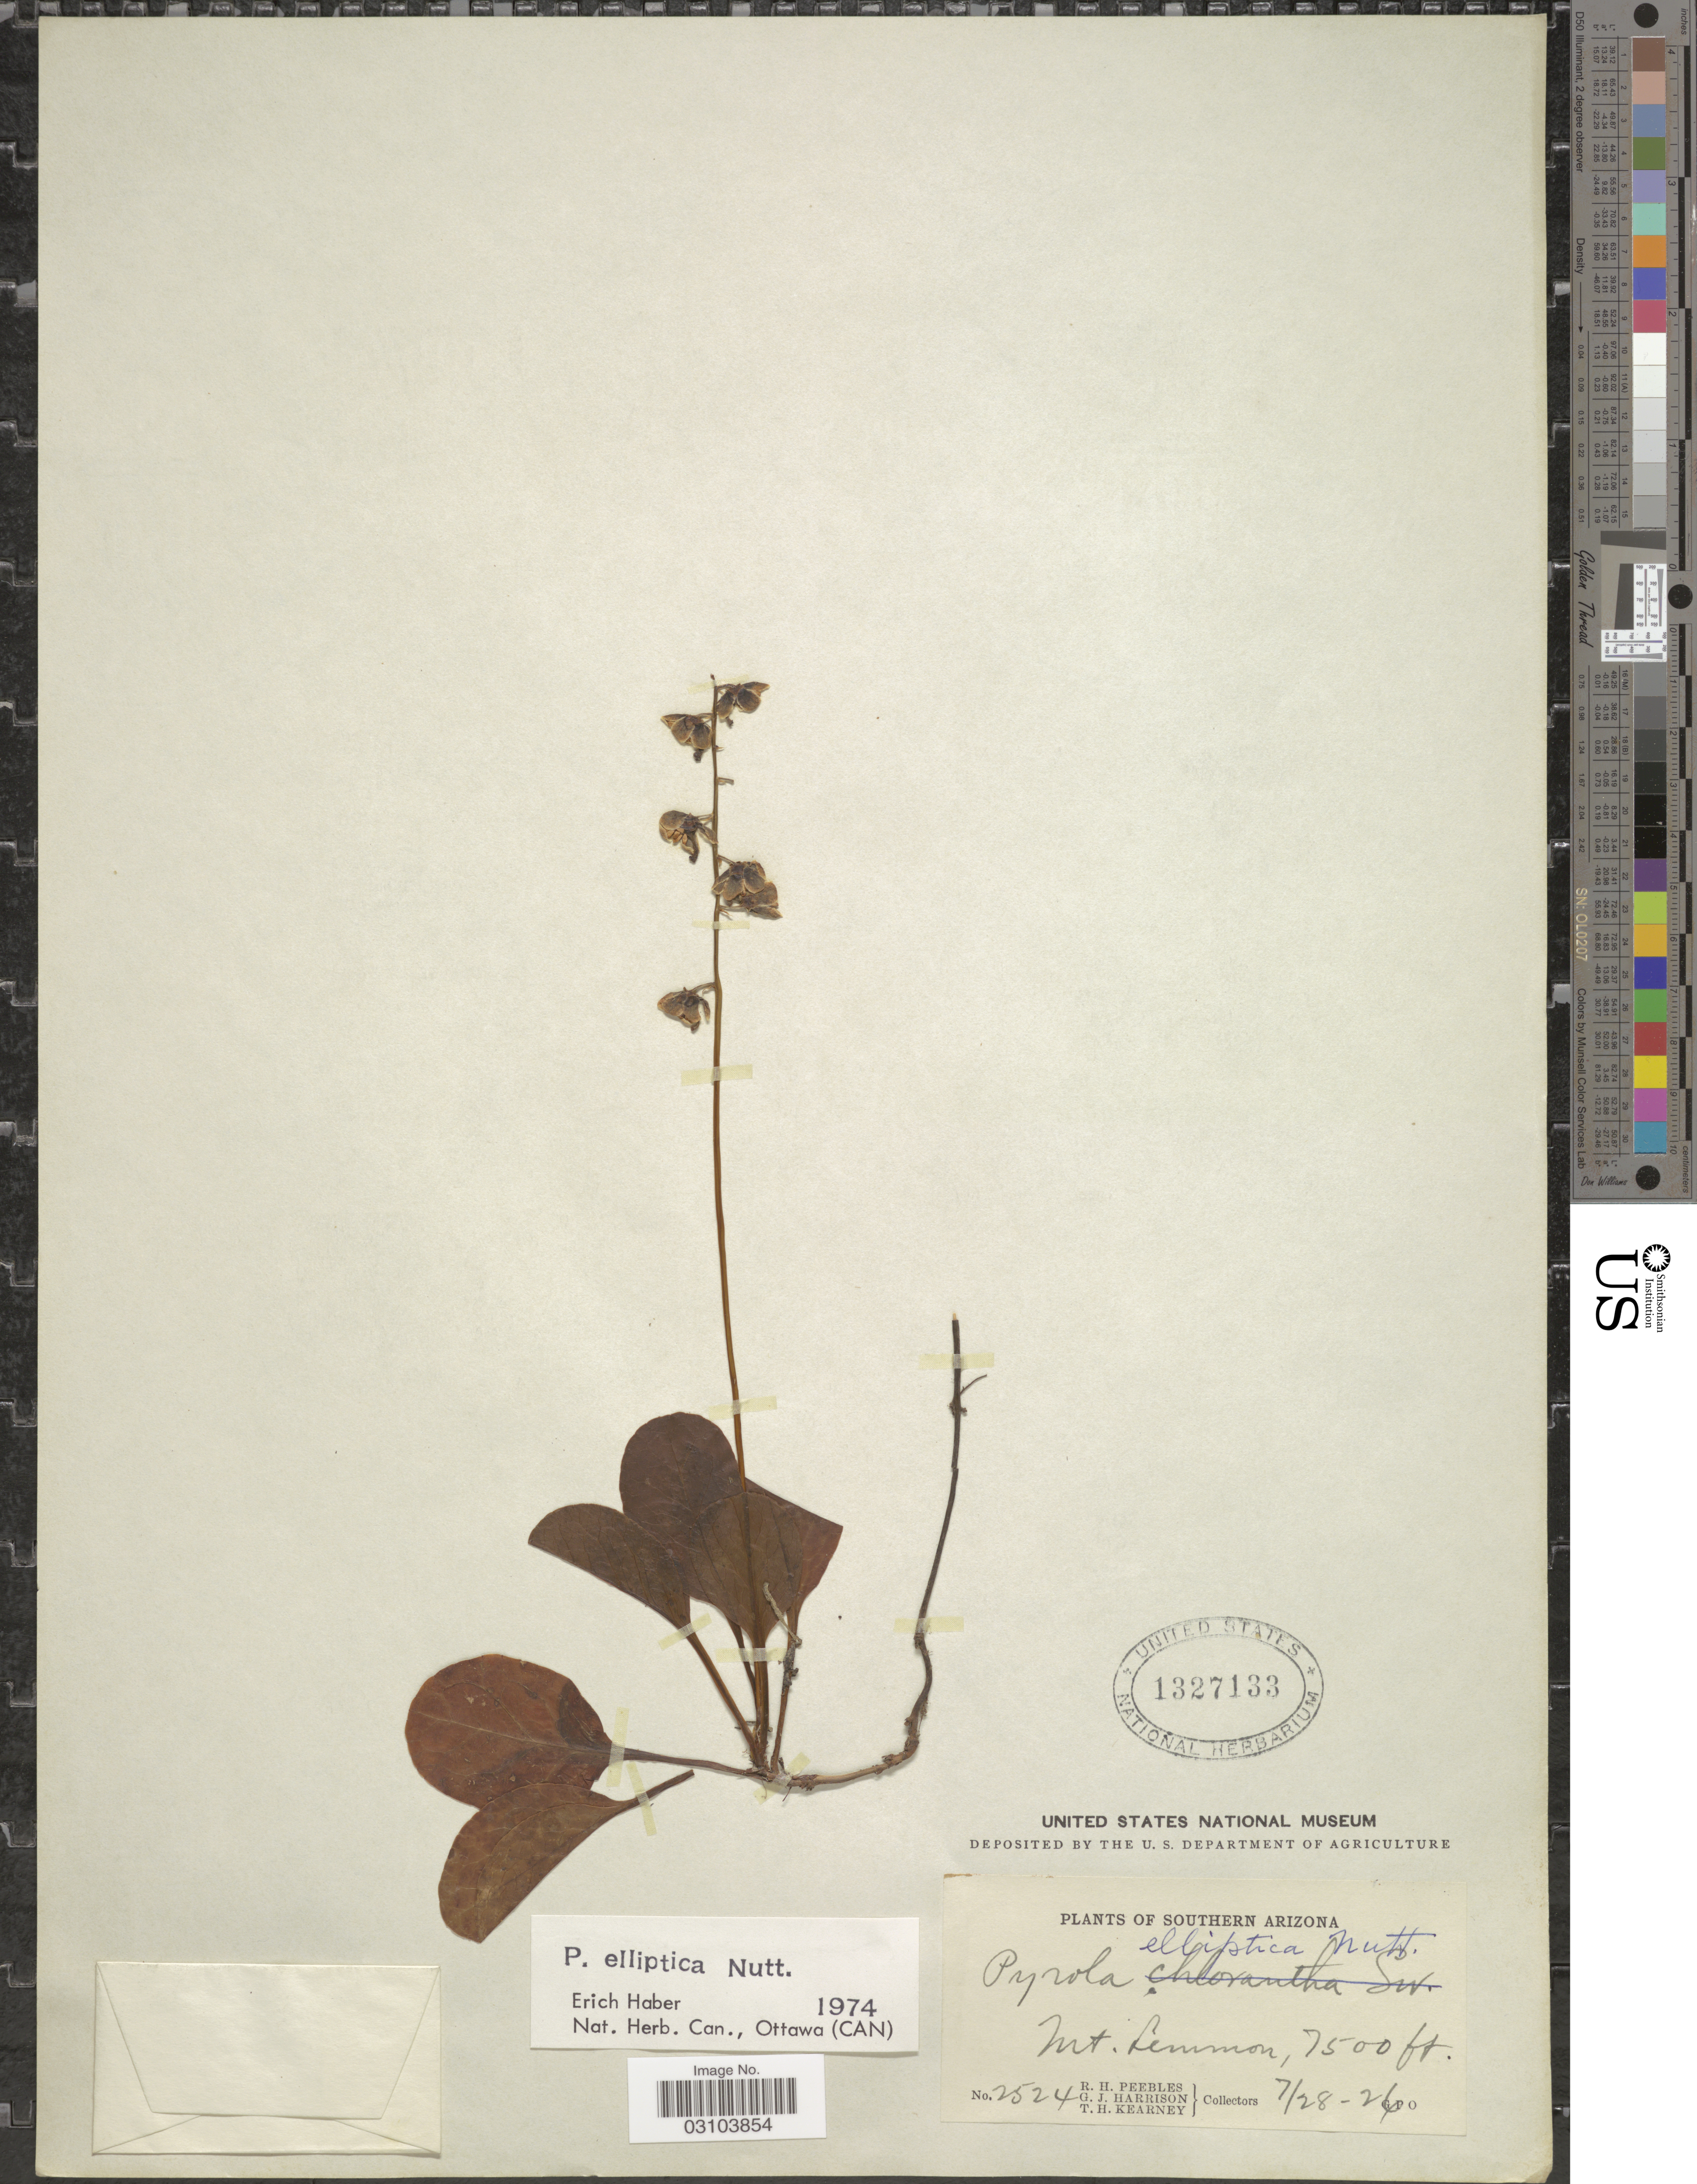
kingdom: Plantae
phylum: Tracheophyta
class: Magnoliopsida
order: Ericales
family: Ericaceae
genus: Pyrola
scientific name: Pyrola elliptica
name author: Nutt.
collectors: R. H. Peebles, G. J. Harrison & T. H. Kearney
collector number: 2524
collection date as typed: Transcribed d/m/y: 28/7/26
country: United States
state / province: Arizona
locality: Southern Arizona. Mt. Lemmon.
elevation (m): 2286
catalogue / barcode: US 1327133